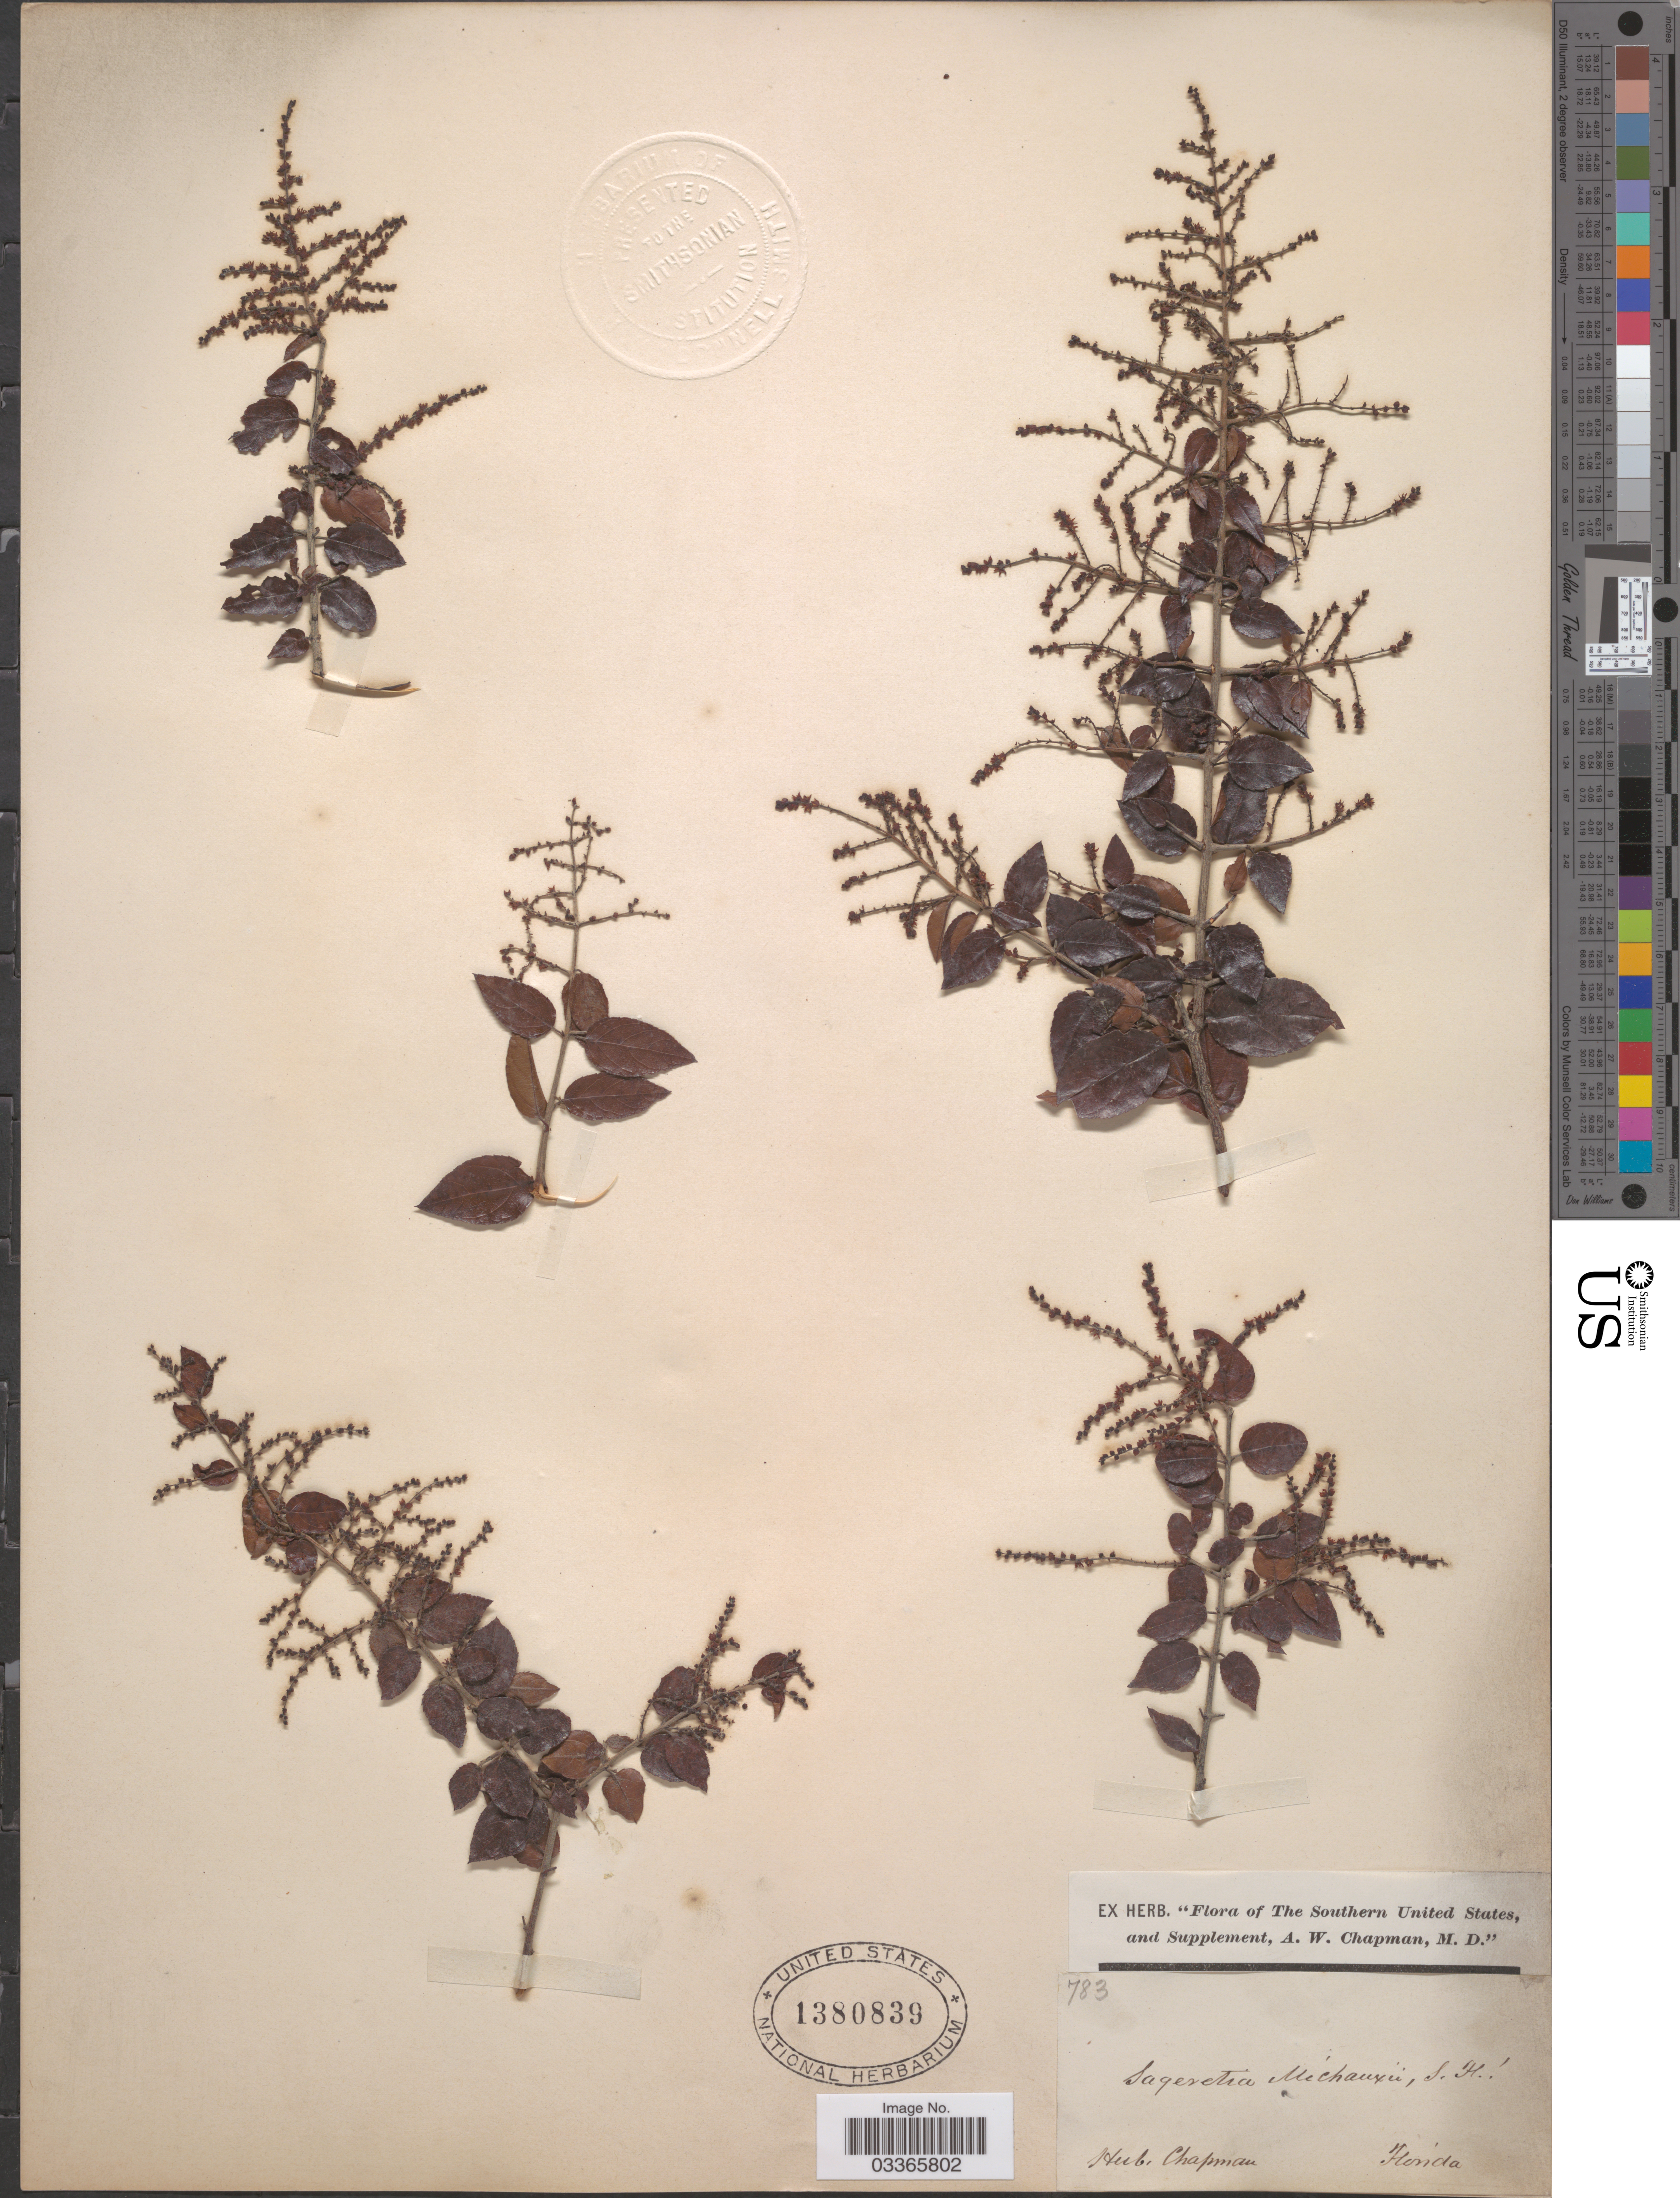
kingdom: Plantae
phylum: Tracheophyta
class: Magnoliopsida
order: Rosales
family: Rhamnaceae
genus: Sageretia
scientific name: Sageretia minutiflora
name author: (Michx.) Trel.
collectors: ex herb. A.W. Chapman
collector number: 783?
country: United States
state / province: Florida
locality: The Southern United States.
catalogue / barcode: US 1380839